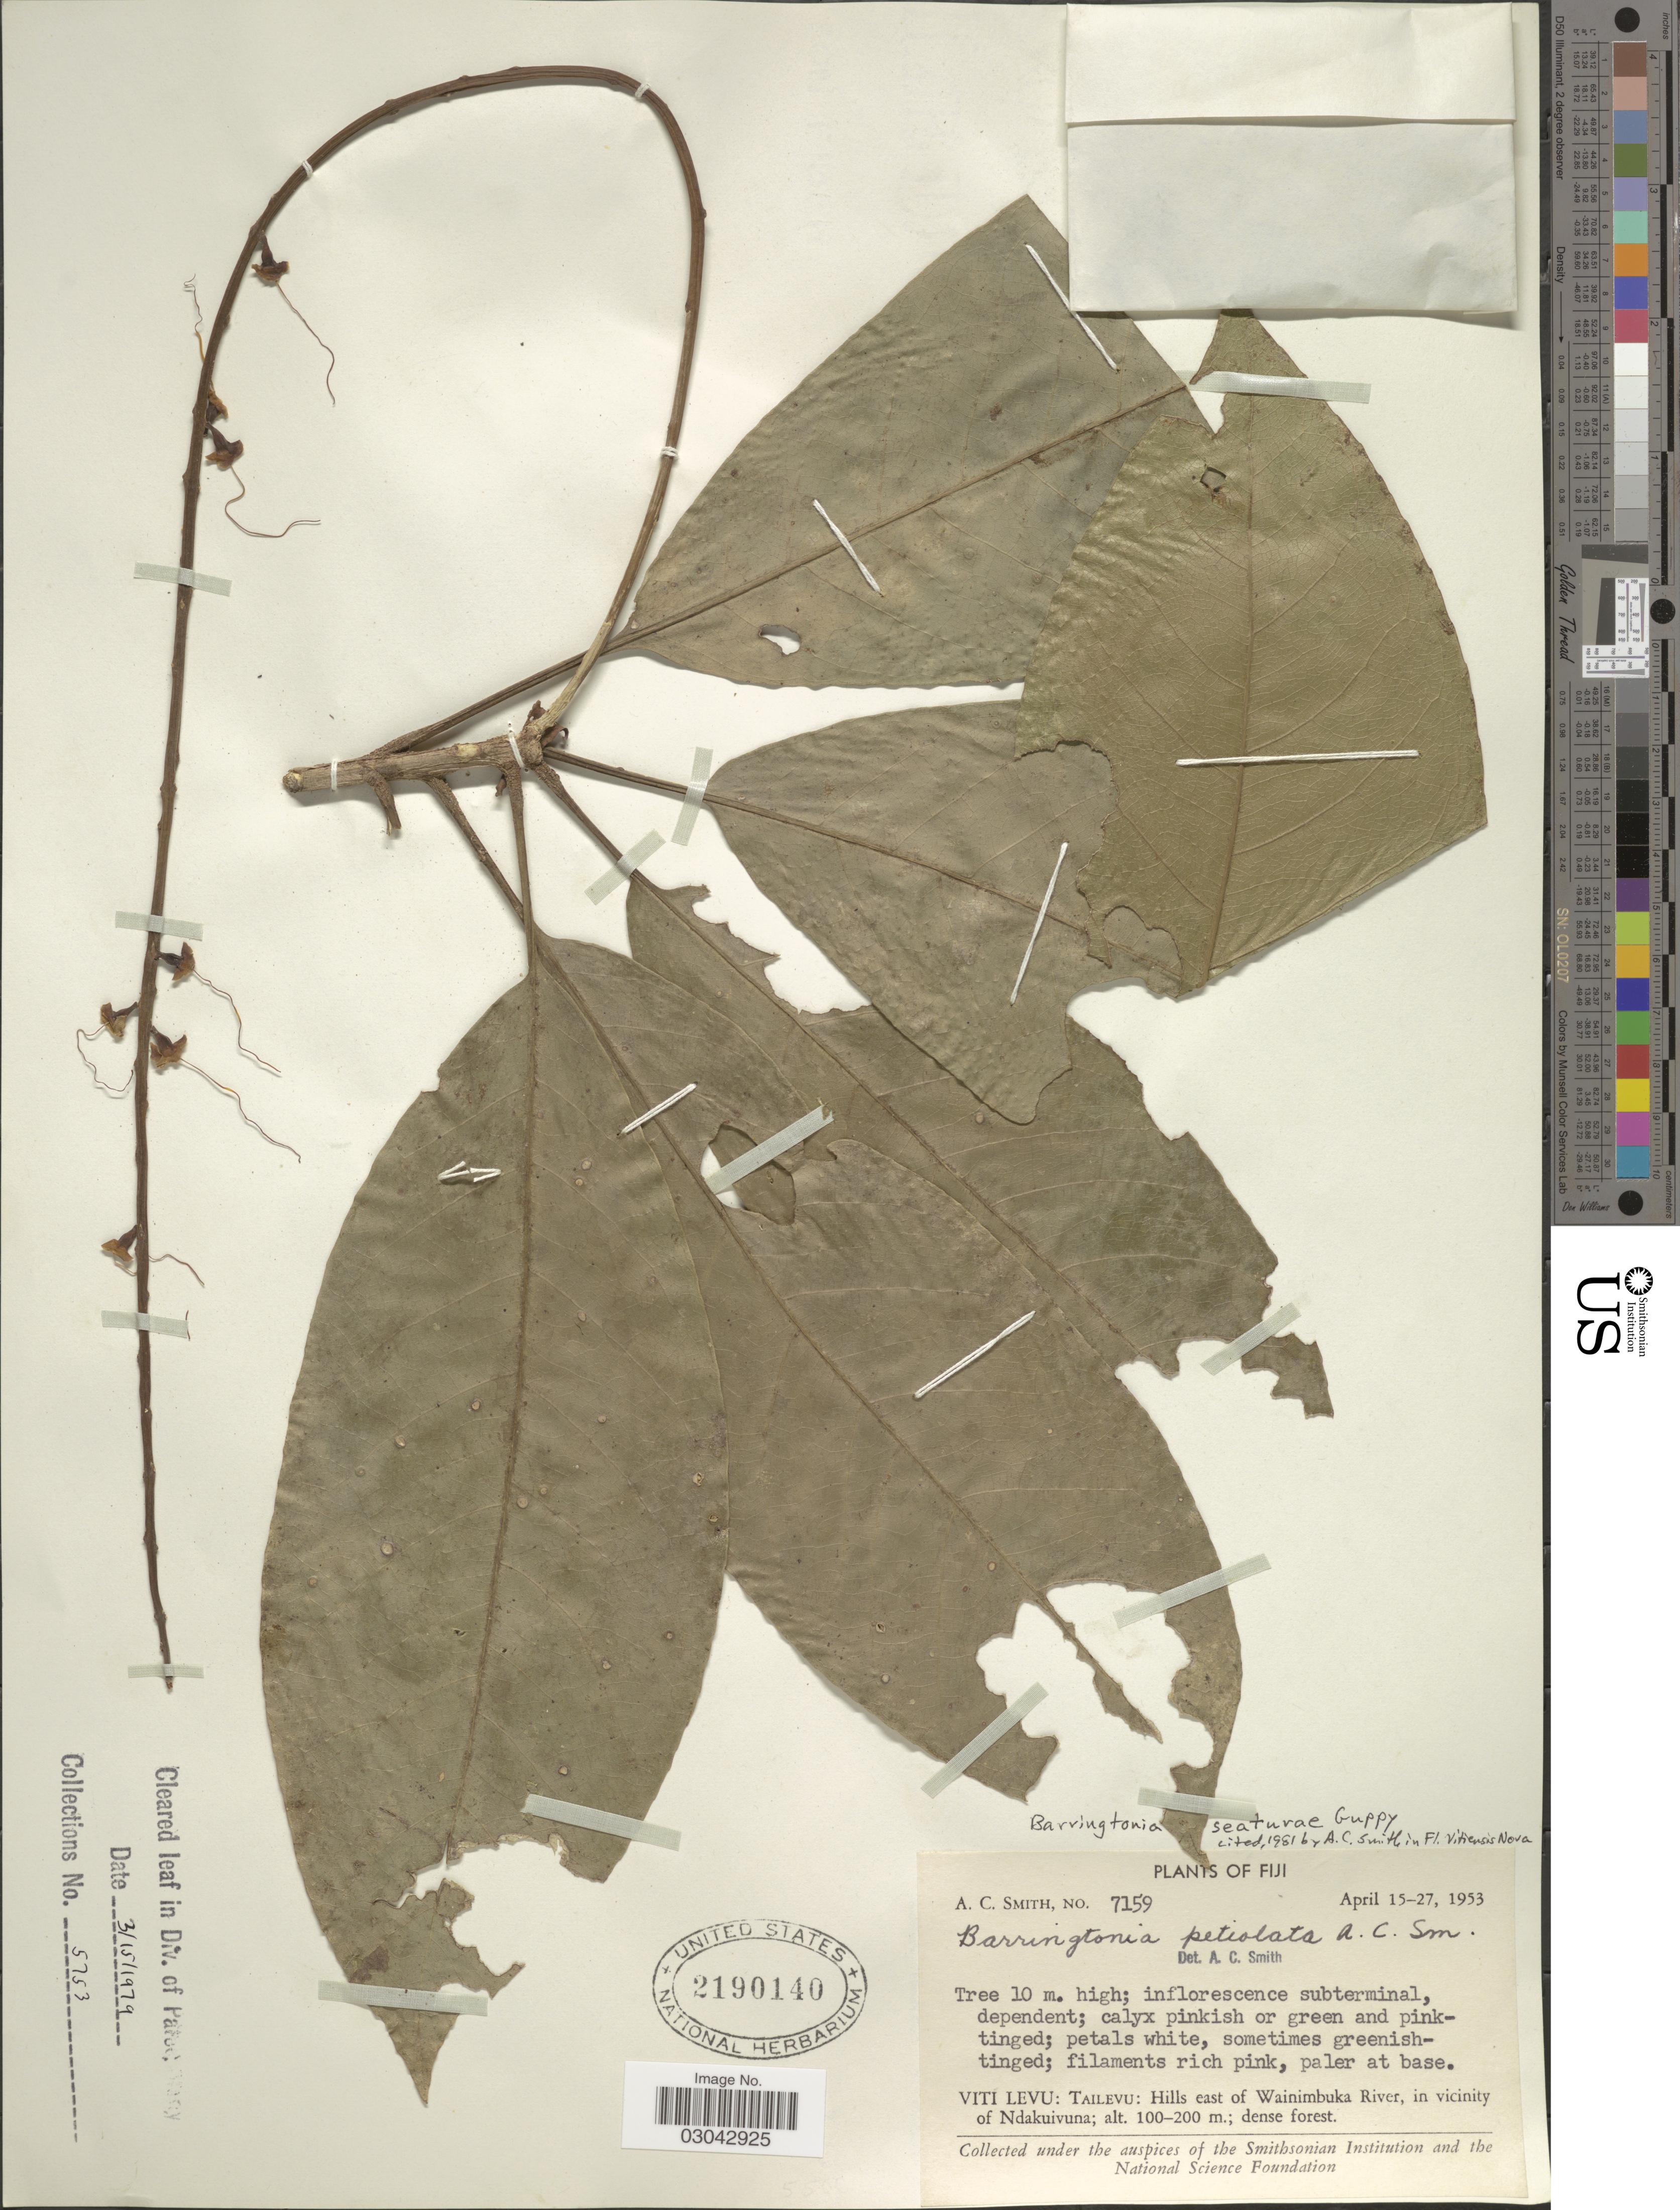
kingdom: Plantae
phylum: Tracheophyta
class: Magnoliopsida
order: Ericales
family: Lecythidaceae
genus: Barringtonia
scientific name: Barringtonia seaturae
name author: Guppy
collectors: A. C. Smith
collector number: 7159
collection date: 1953-04-15/1953-04-27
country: Fiji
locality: Viti Levu: Tailevu: Hills east of Wainimbuka River, in vicinity of Ndakuivuna.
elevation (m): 100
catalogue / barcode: US 2190140